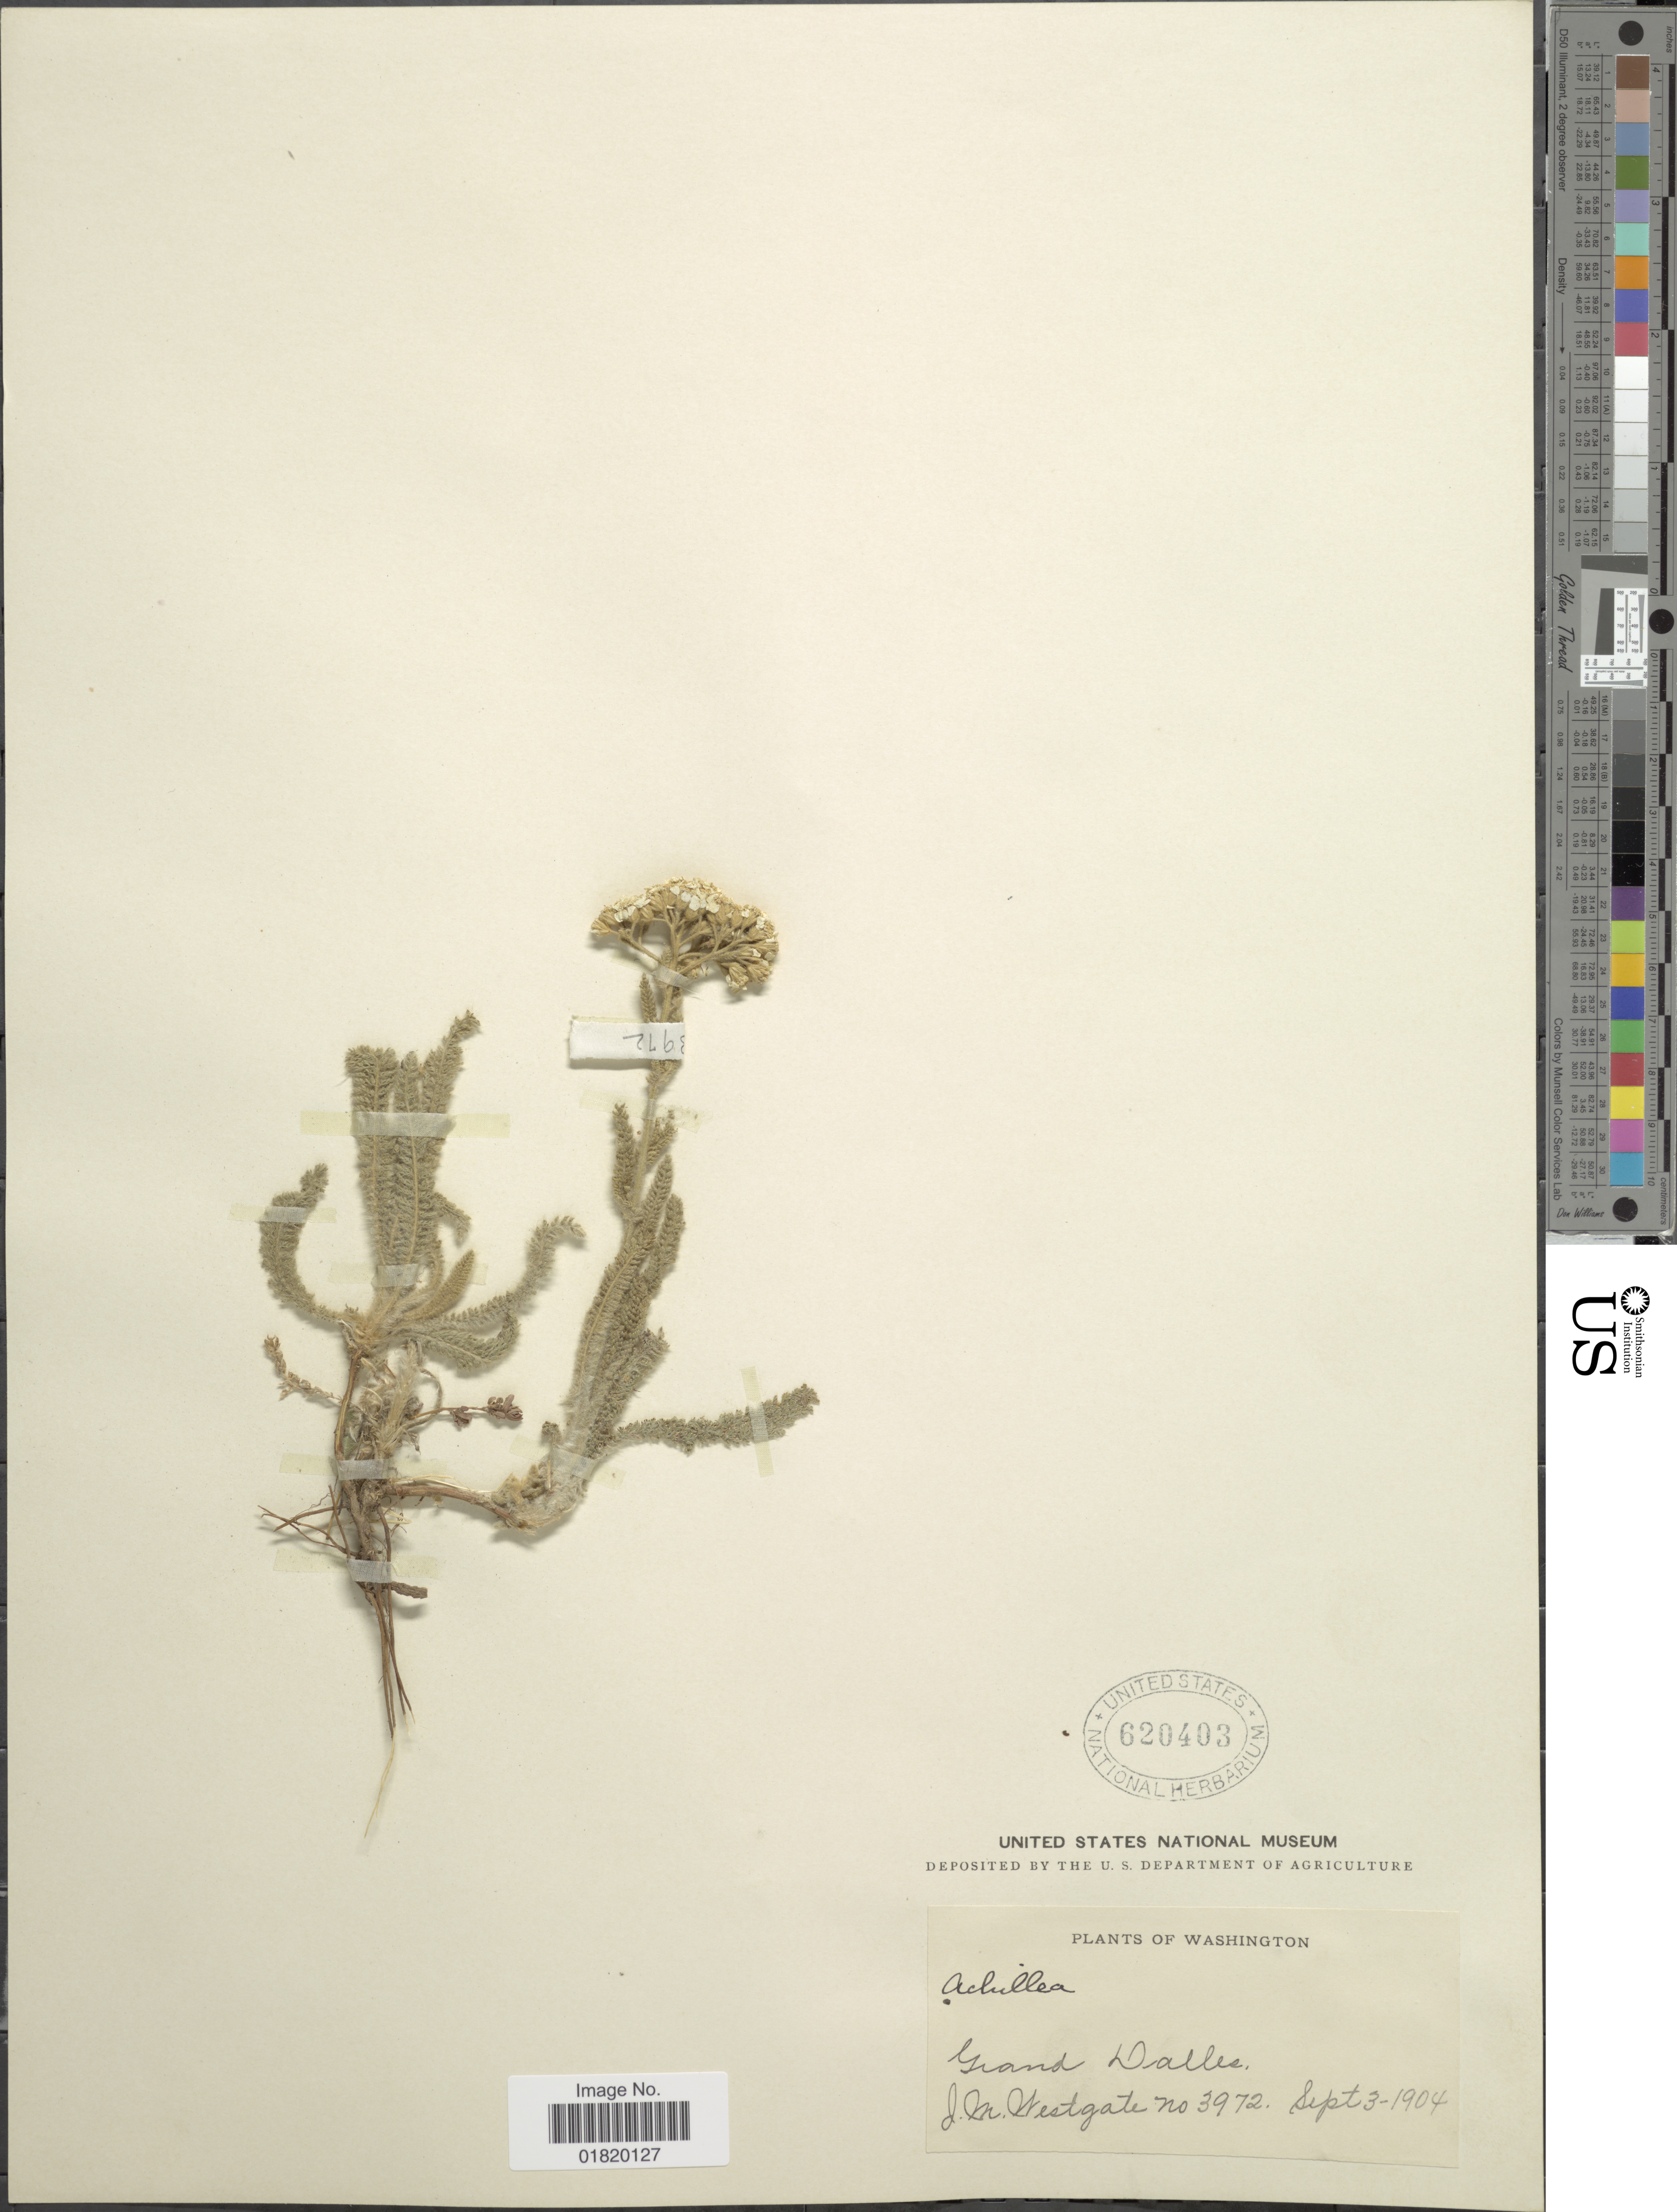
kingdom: Plantae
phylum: Tracheophyta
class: Magnoliopsida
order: Asterales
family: Asteraceae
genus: Achillea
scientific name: Achillea lanulosa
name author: Nutt.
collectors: J. Westgate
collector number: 3972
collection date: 1904-09-03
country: United States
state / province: Washington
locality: Grand Dalles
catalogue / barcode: US 620403